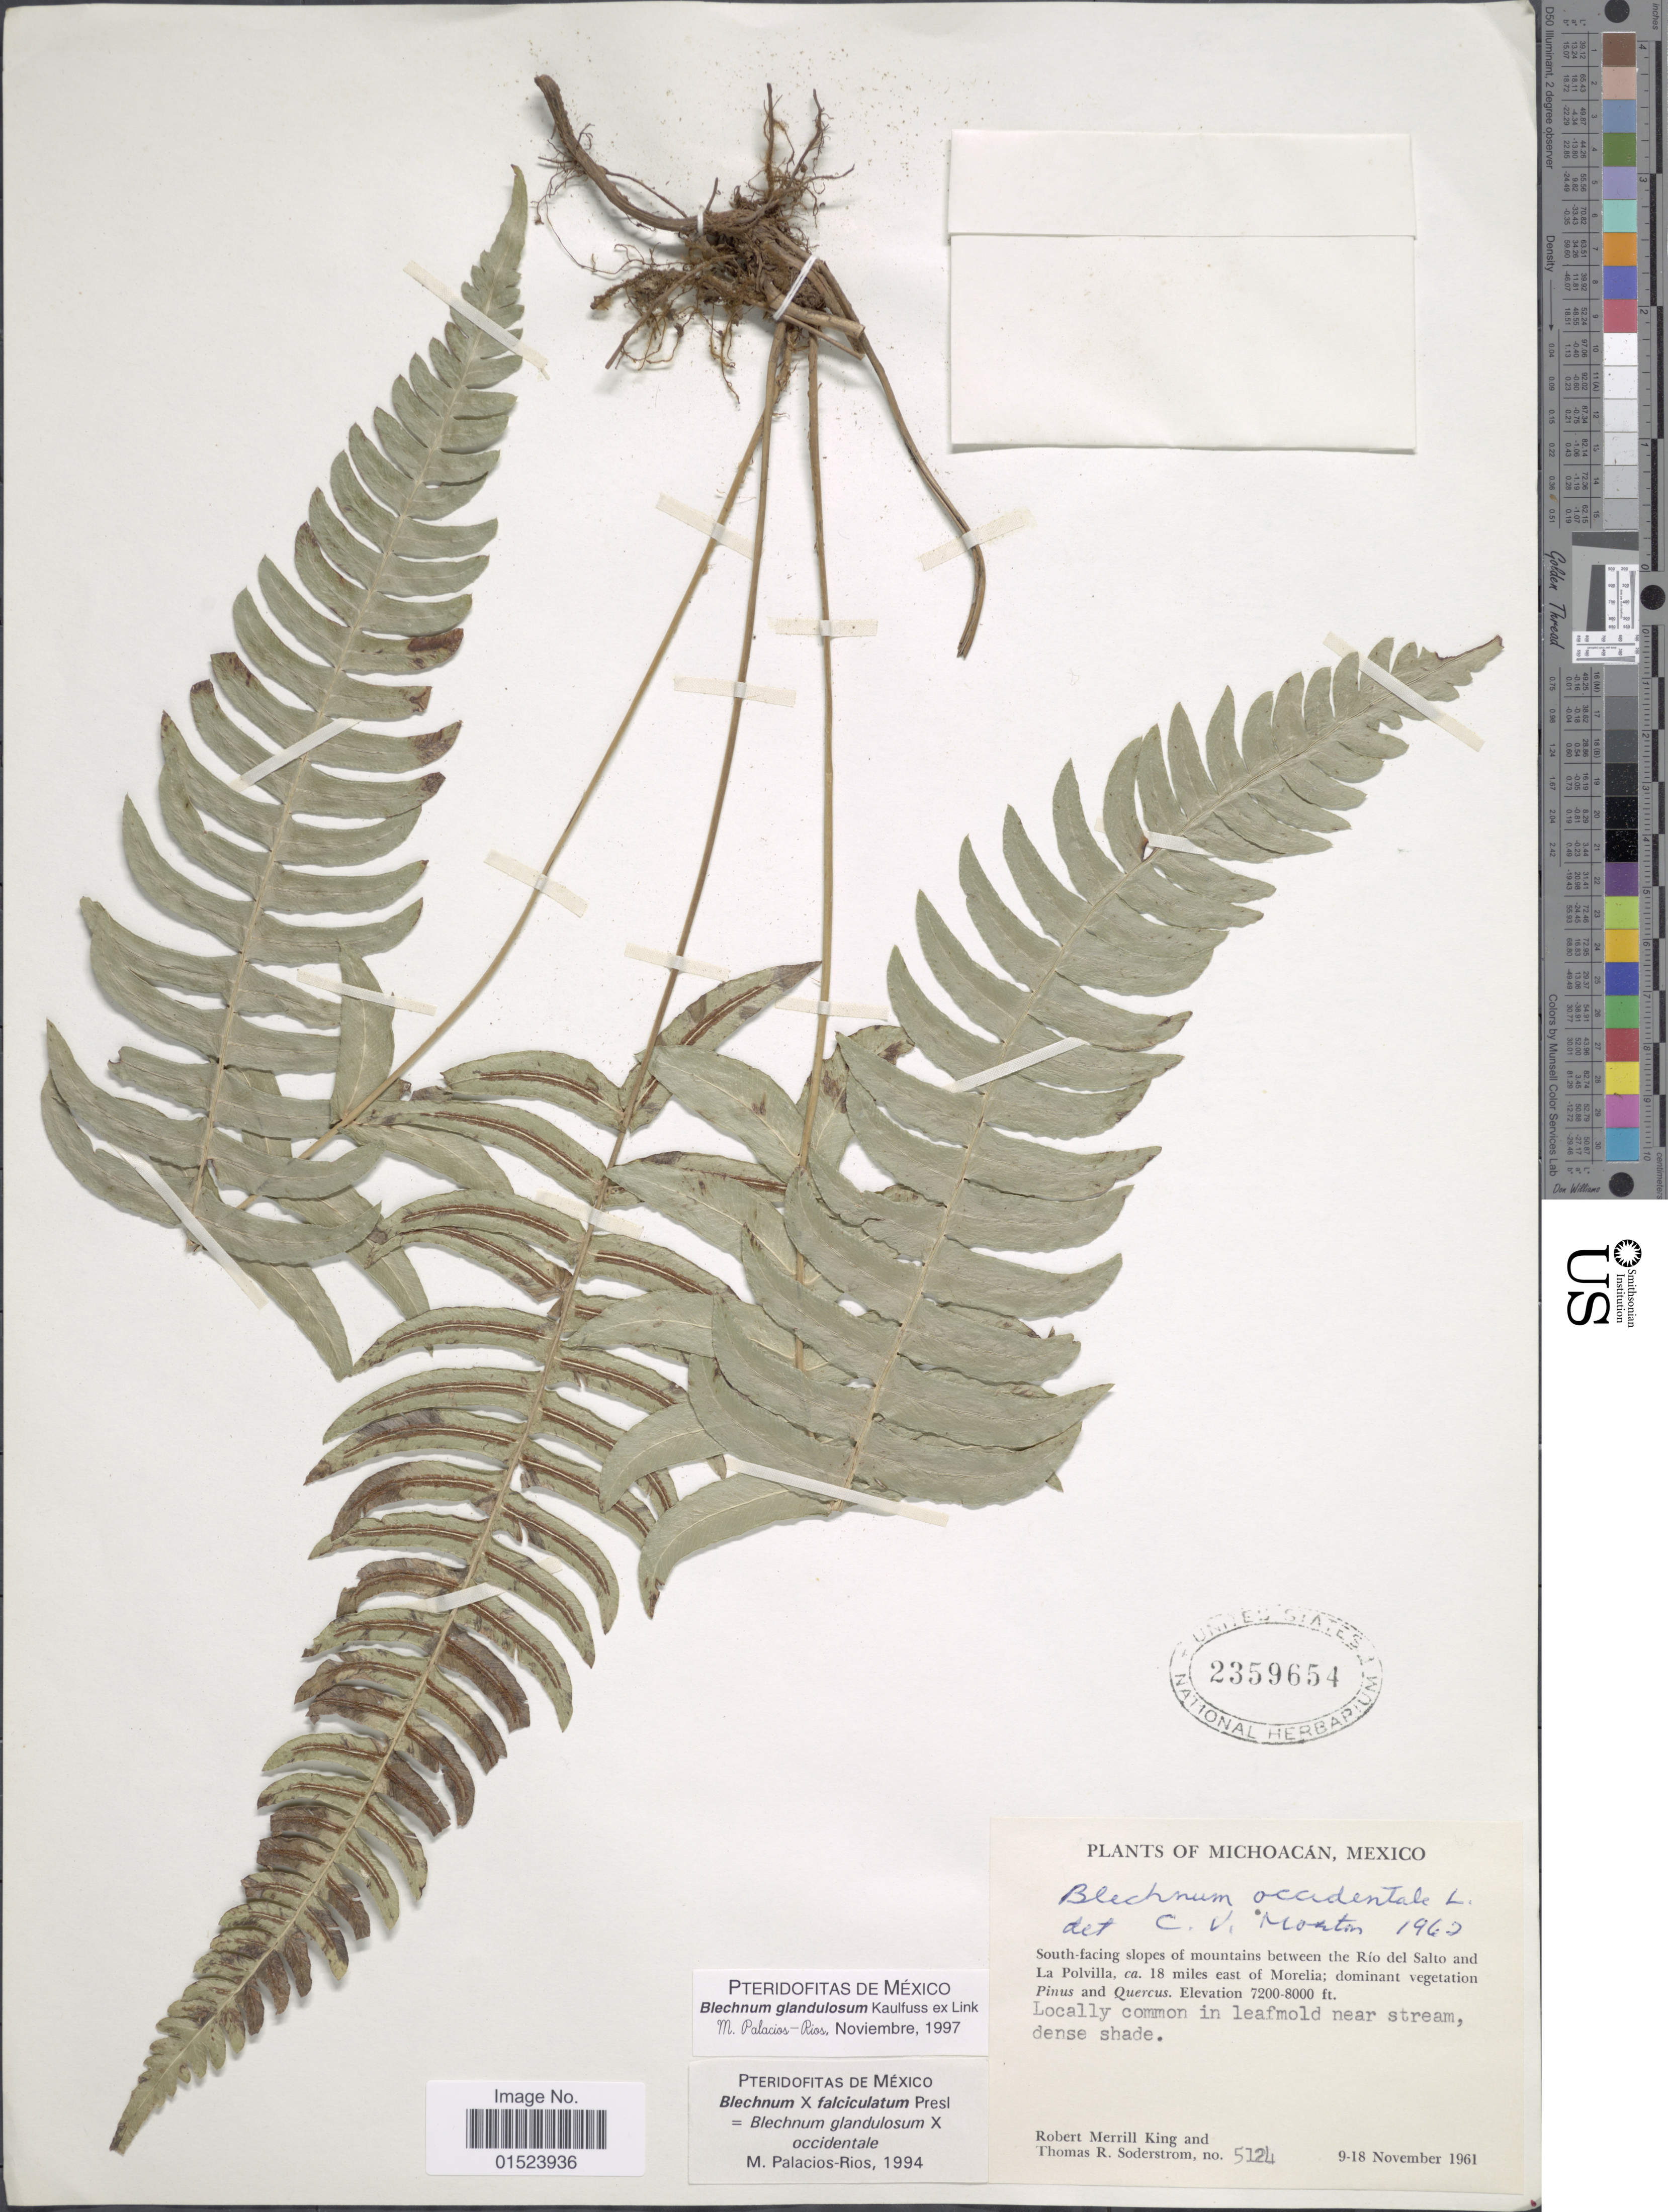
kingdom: Plantae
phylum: Tracheophyta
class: Polypodiopsida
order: Polypodiales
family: Blechnaceae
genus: Blechnum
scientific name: Blechnum glandulosum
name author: Link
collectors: R. M. King & T. R. Soderstrom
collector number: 5124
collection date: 1961-11-09/1961-11-18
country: Mexico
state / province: Michoacán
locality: South-facing slopes of mountains between the Río del Salto and La Polvilla, ca. 18 miles east of Morelia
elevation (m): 2195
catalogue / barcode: US 2359654